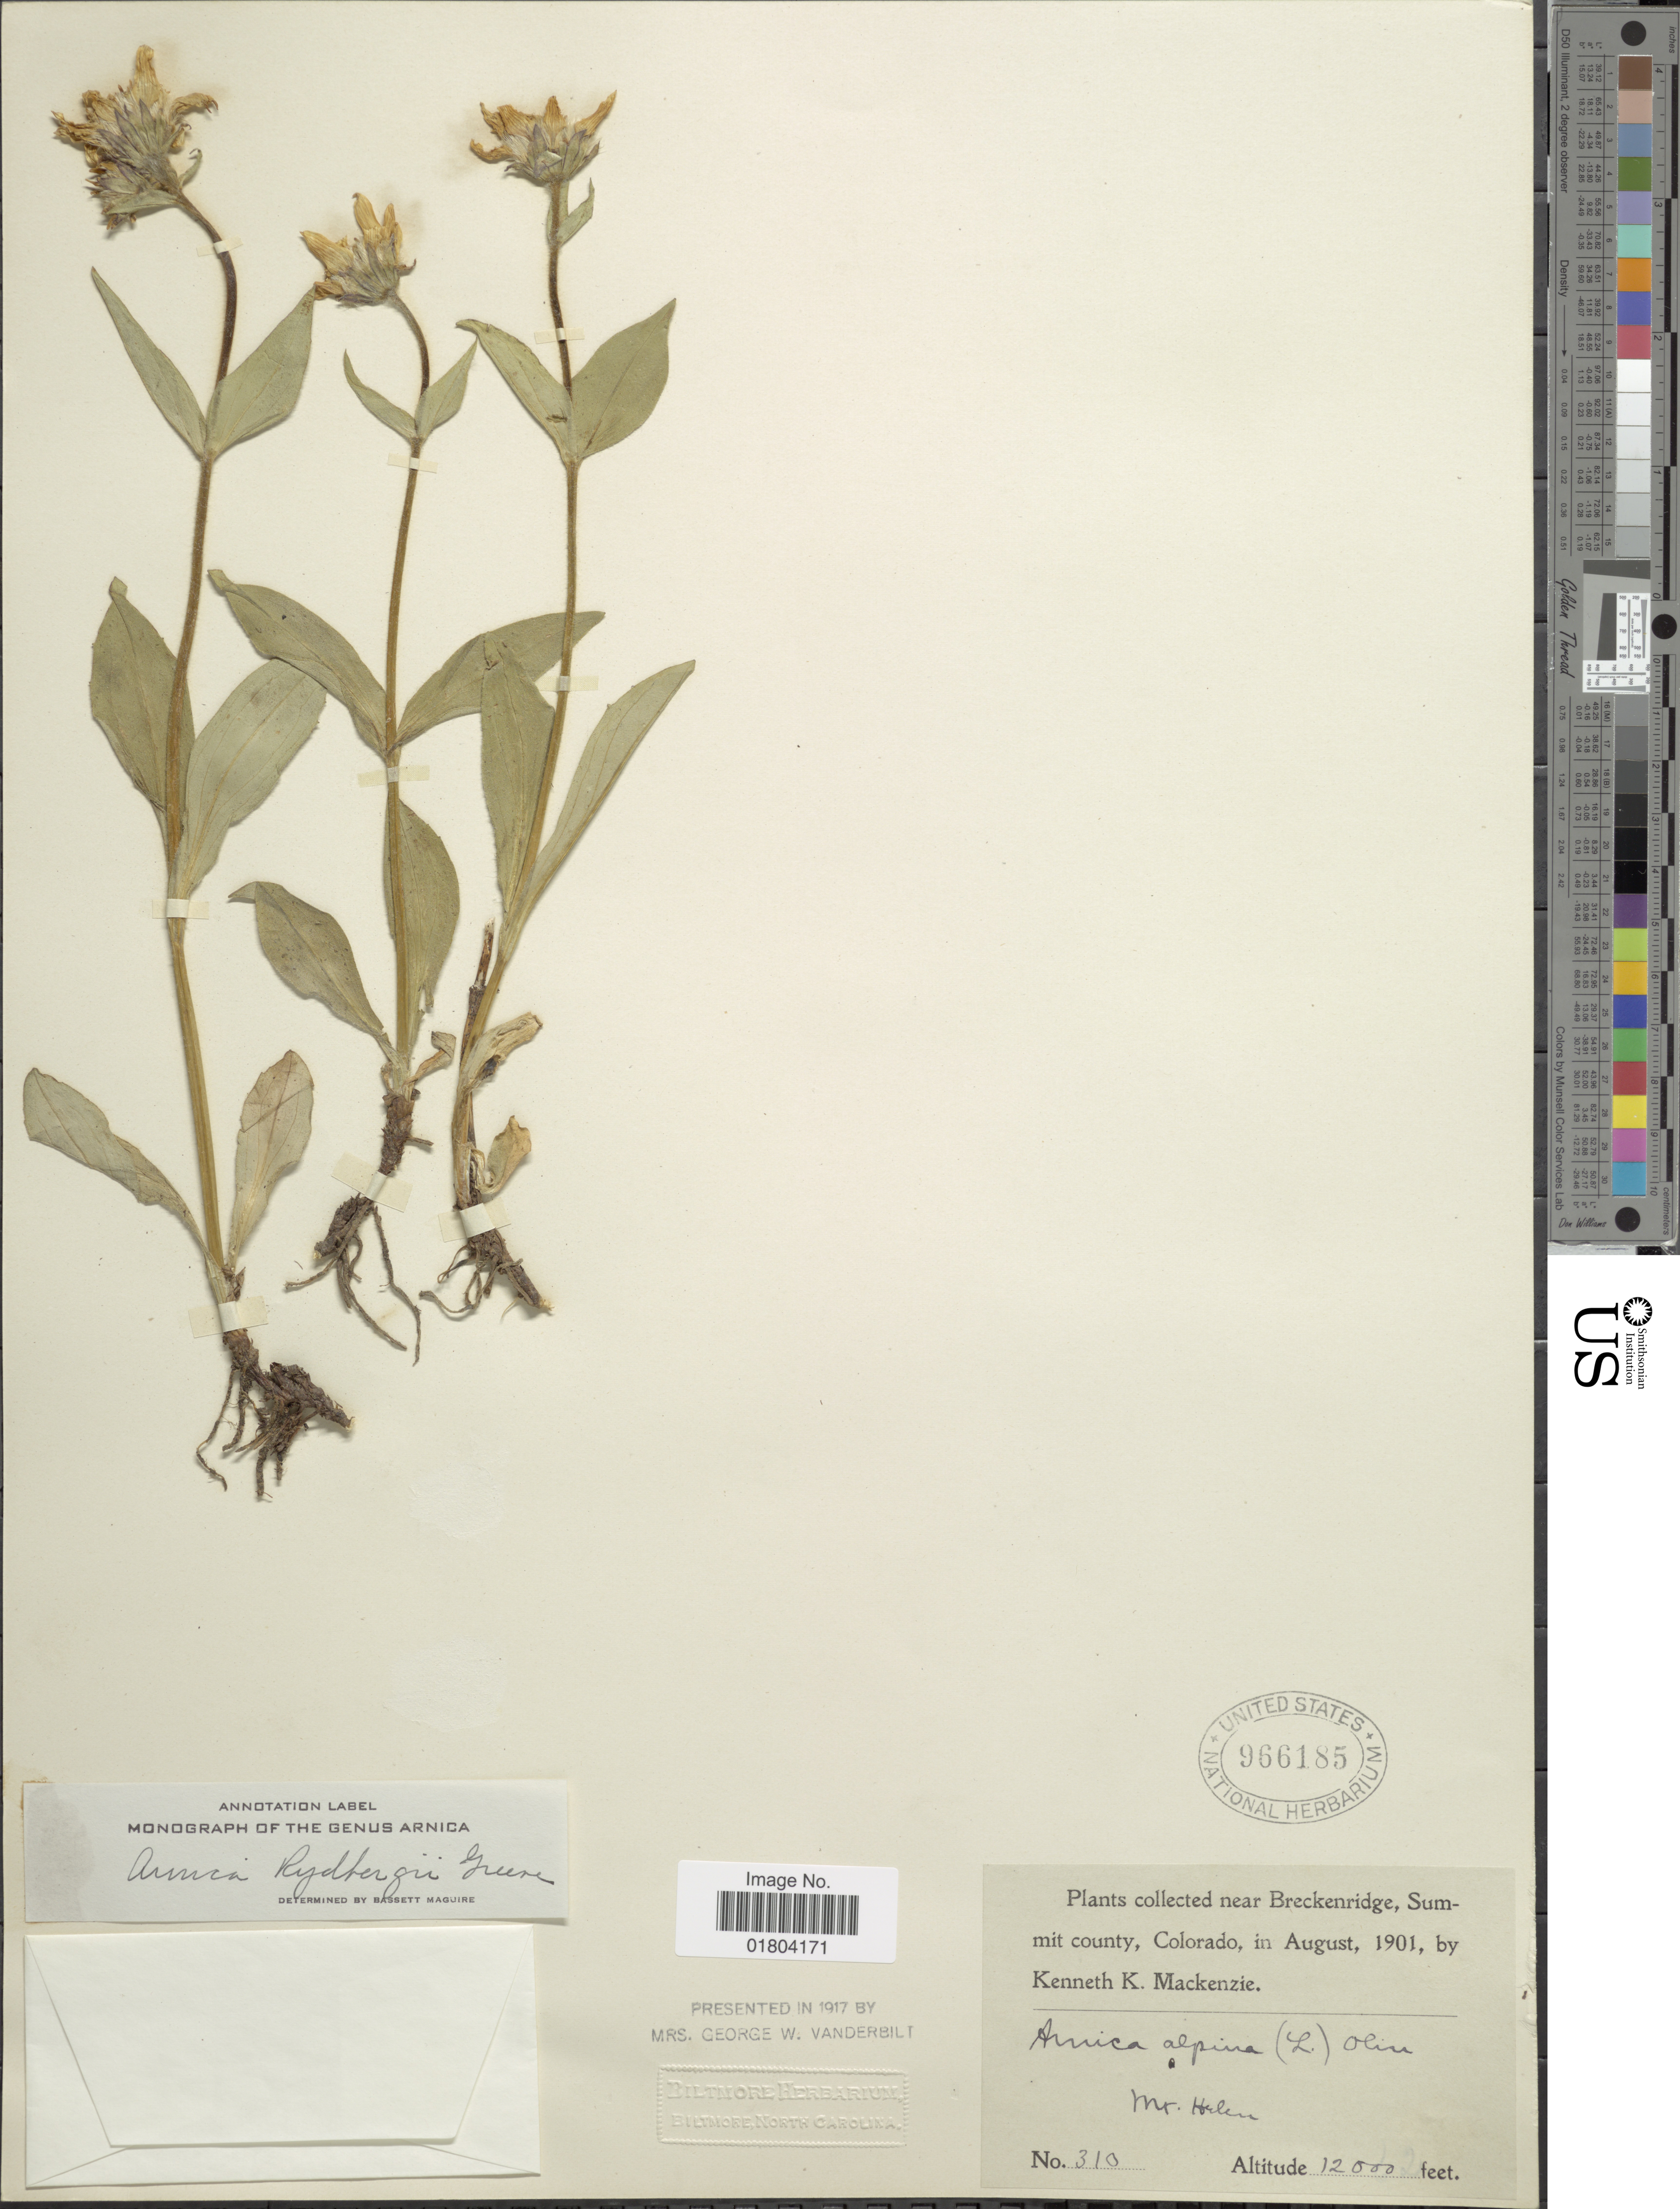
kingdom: Plantae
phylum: Tracheophyta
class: Magnoliopsida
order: Asterales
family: Asteraceae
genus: Arnica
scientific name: Arnica rydbergii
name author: Greene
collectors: K. K. Mackenzie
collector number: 310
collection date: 1901-08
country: United States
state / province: Colorado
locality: Near Breckemridge, Summit County, Mt Helen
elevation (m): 3658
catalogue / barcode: US 966185